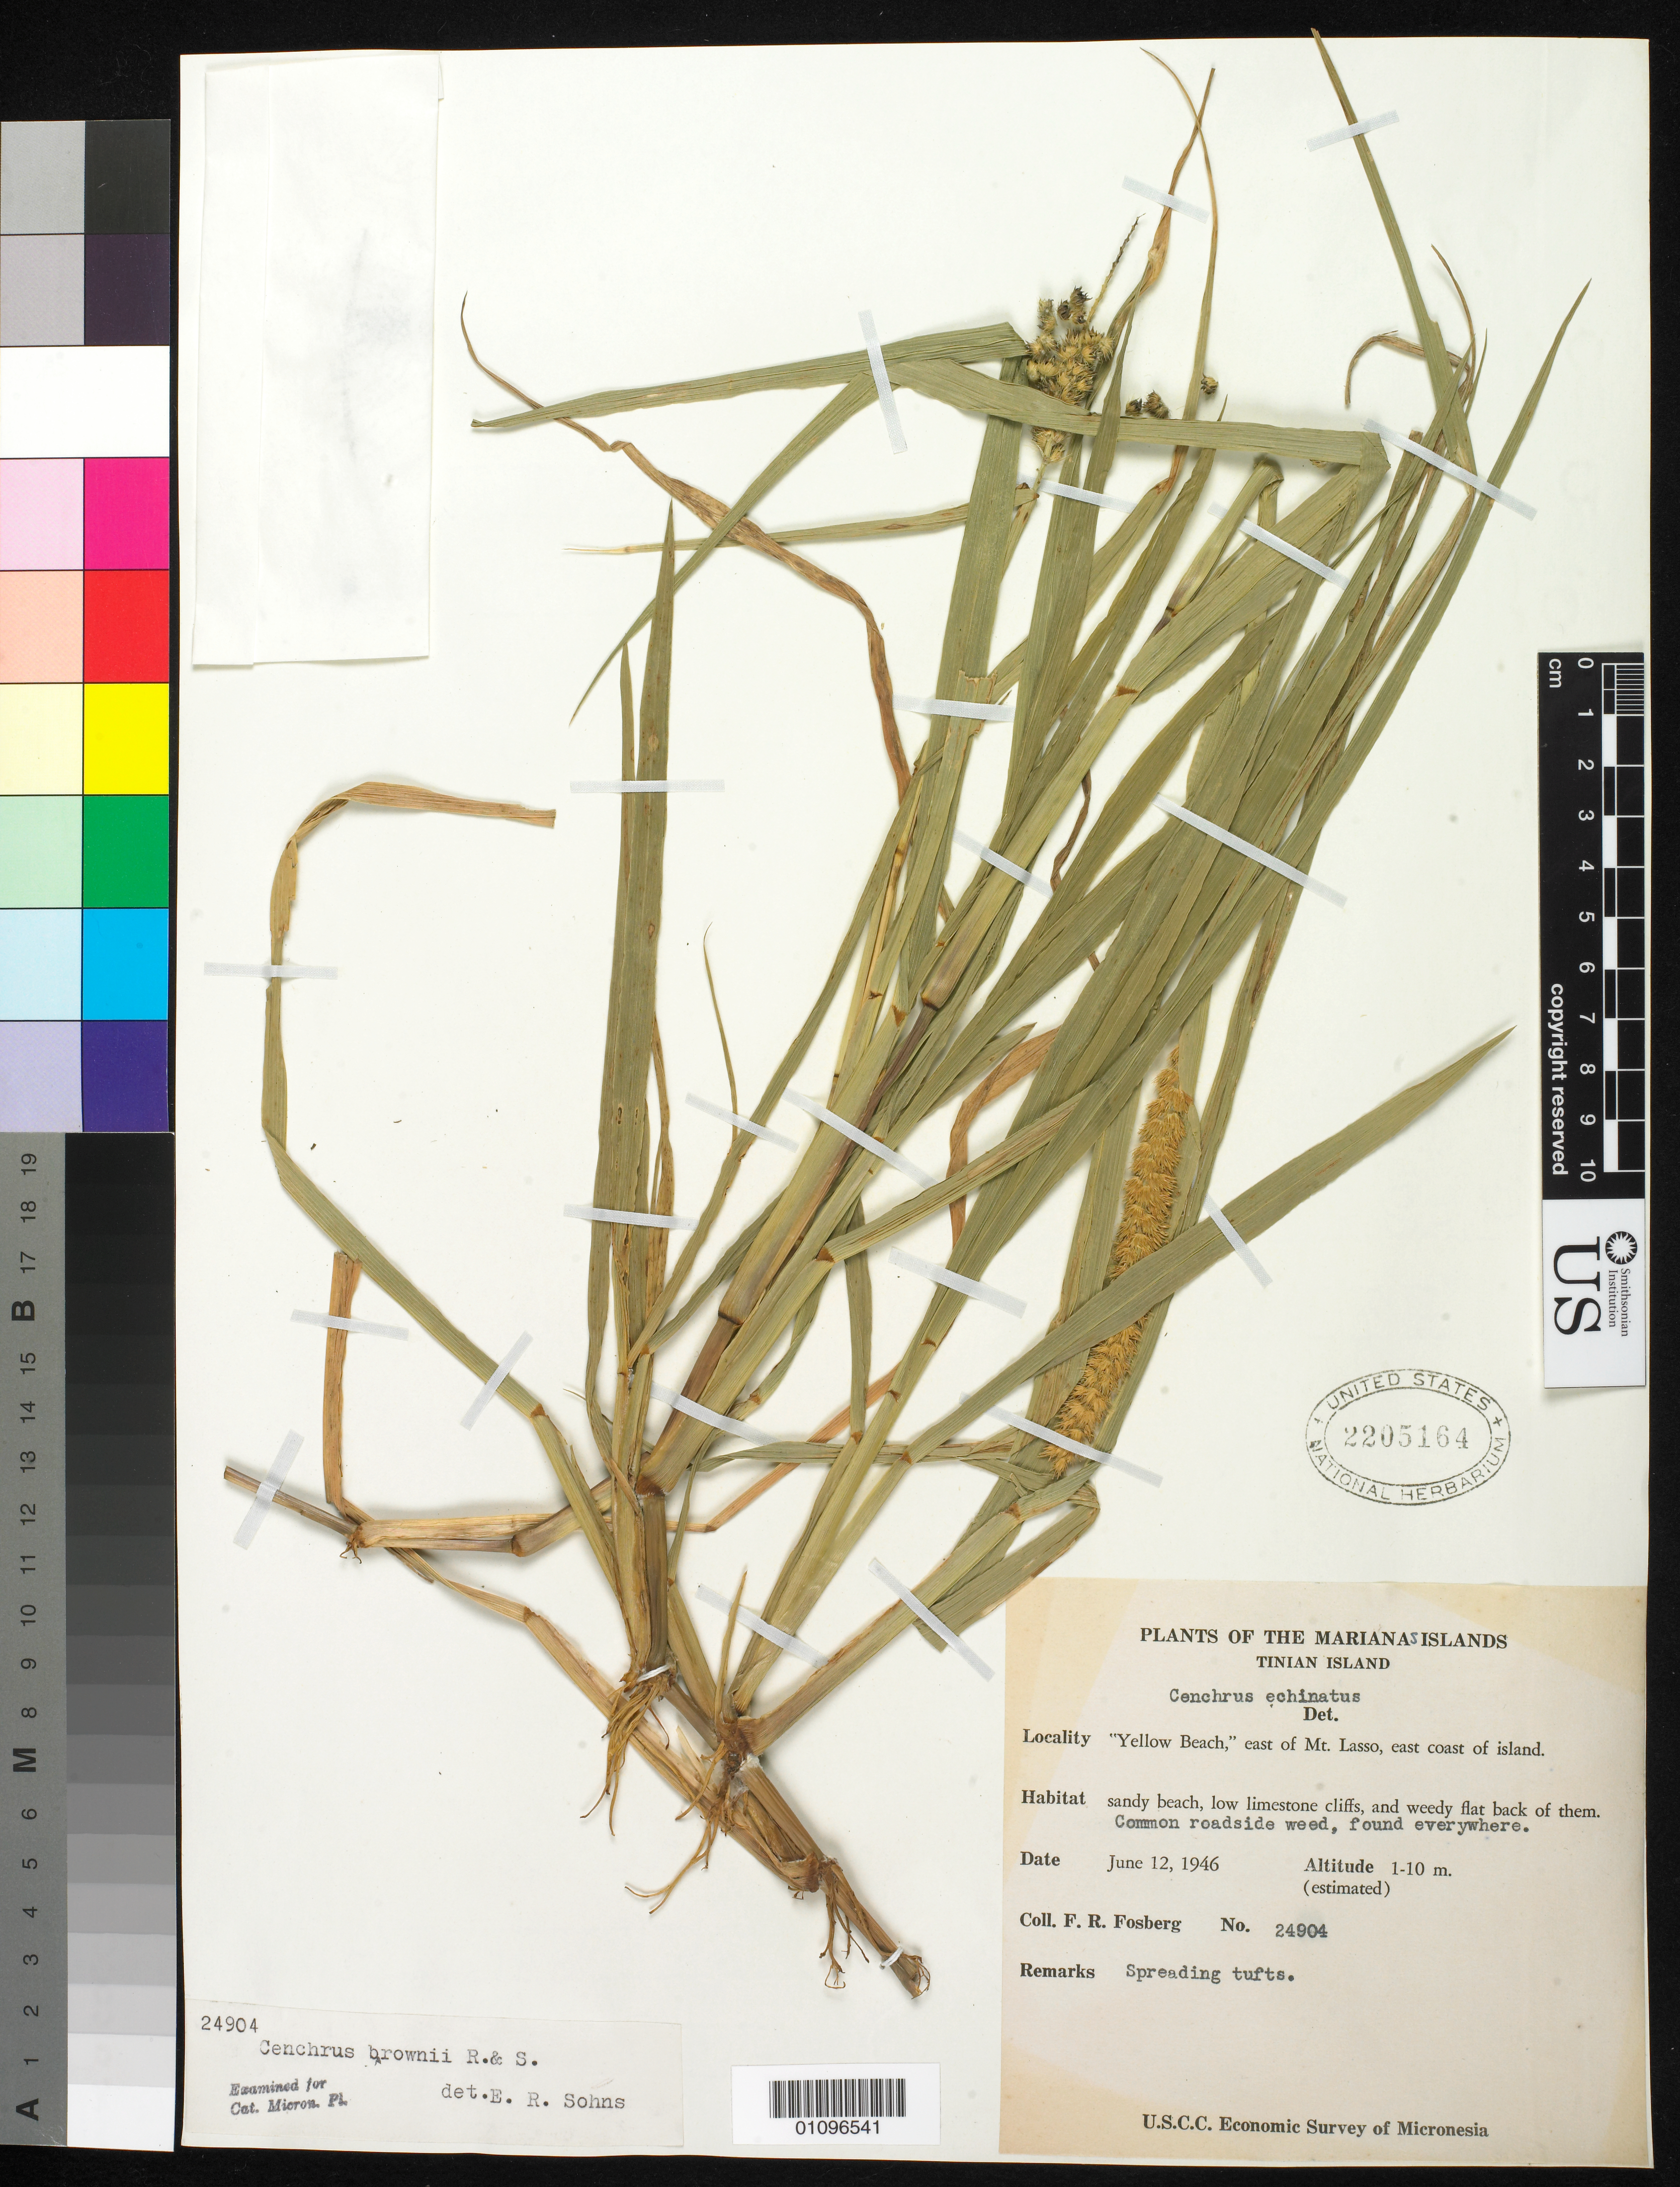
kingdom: Plantae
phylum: Tracheophyta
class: Liliopsida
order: Poales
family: Poaceae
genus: Cenchrus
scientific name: Cenchrus brownii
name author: Roem. & Schult.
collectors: F. R. Fosberg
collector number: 24904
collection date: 1946-06-12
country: Northern Mariana Islands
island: Tinian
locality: Yellow beach E of Mt. Lasso, east coast of island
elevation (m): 1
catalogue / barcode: US 2205164